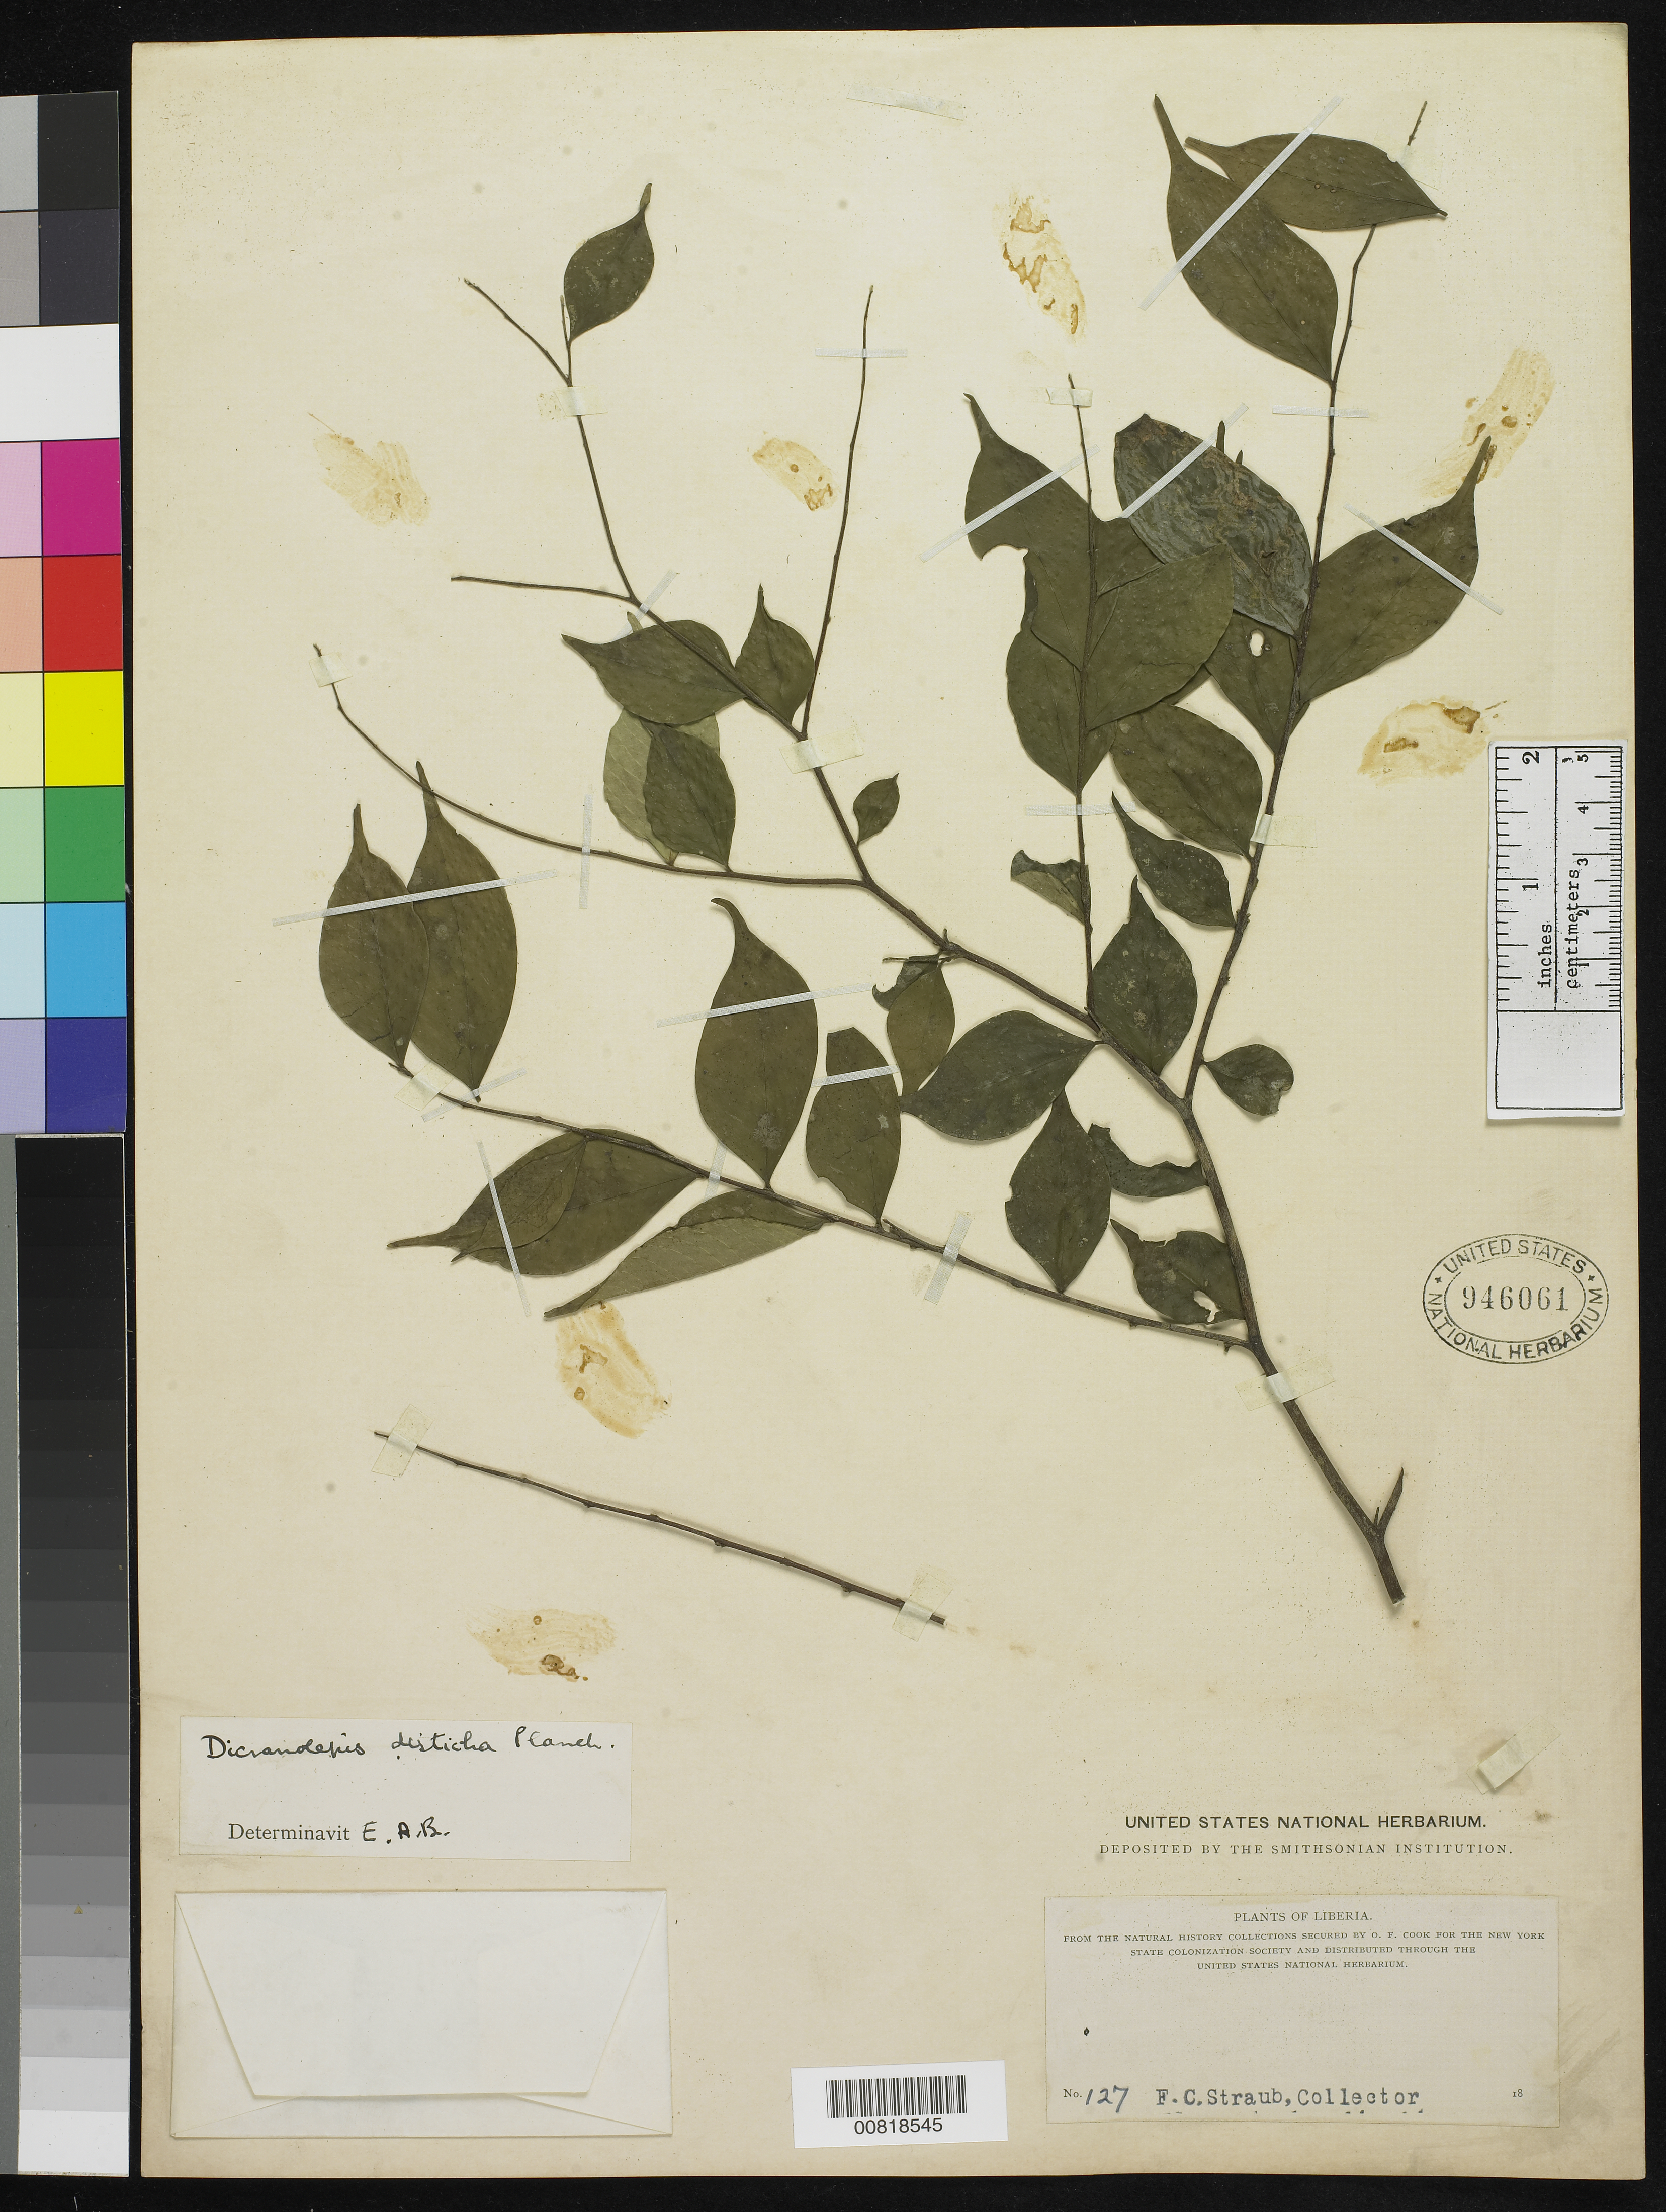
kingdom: Plantae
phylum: Tracheophyta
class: Magnoliopsida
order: Malvales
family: Thymelaeaceae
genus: Dicranolepis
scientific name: Dicranolepis disticha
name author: Planch.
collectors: F. Straub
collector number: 127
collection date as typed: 18--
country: Liberia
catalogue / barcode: US 946061